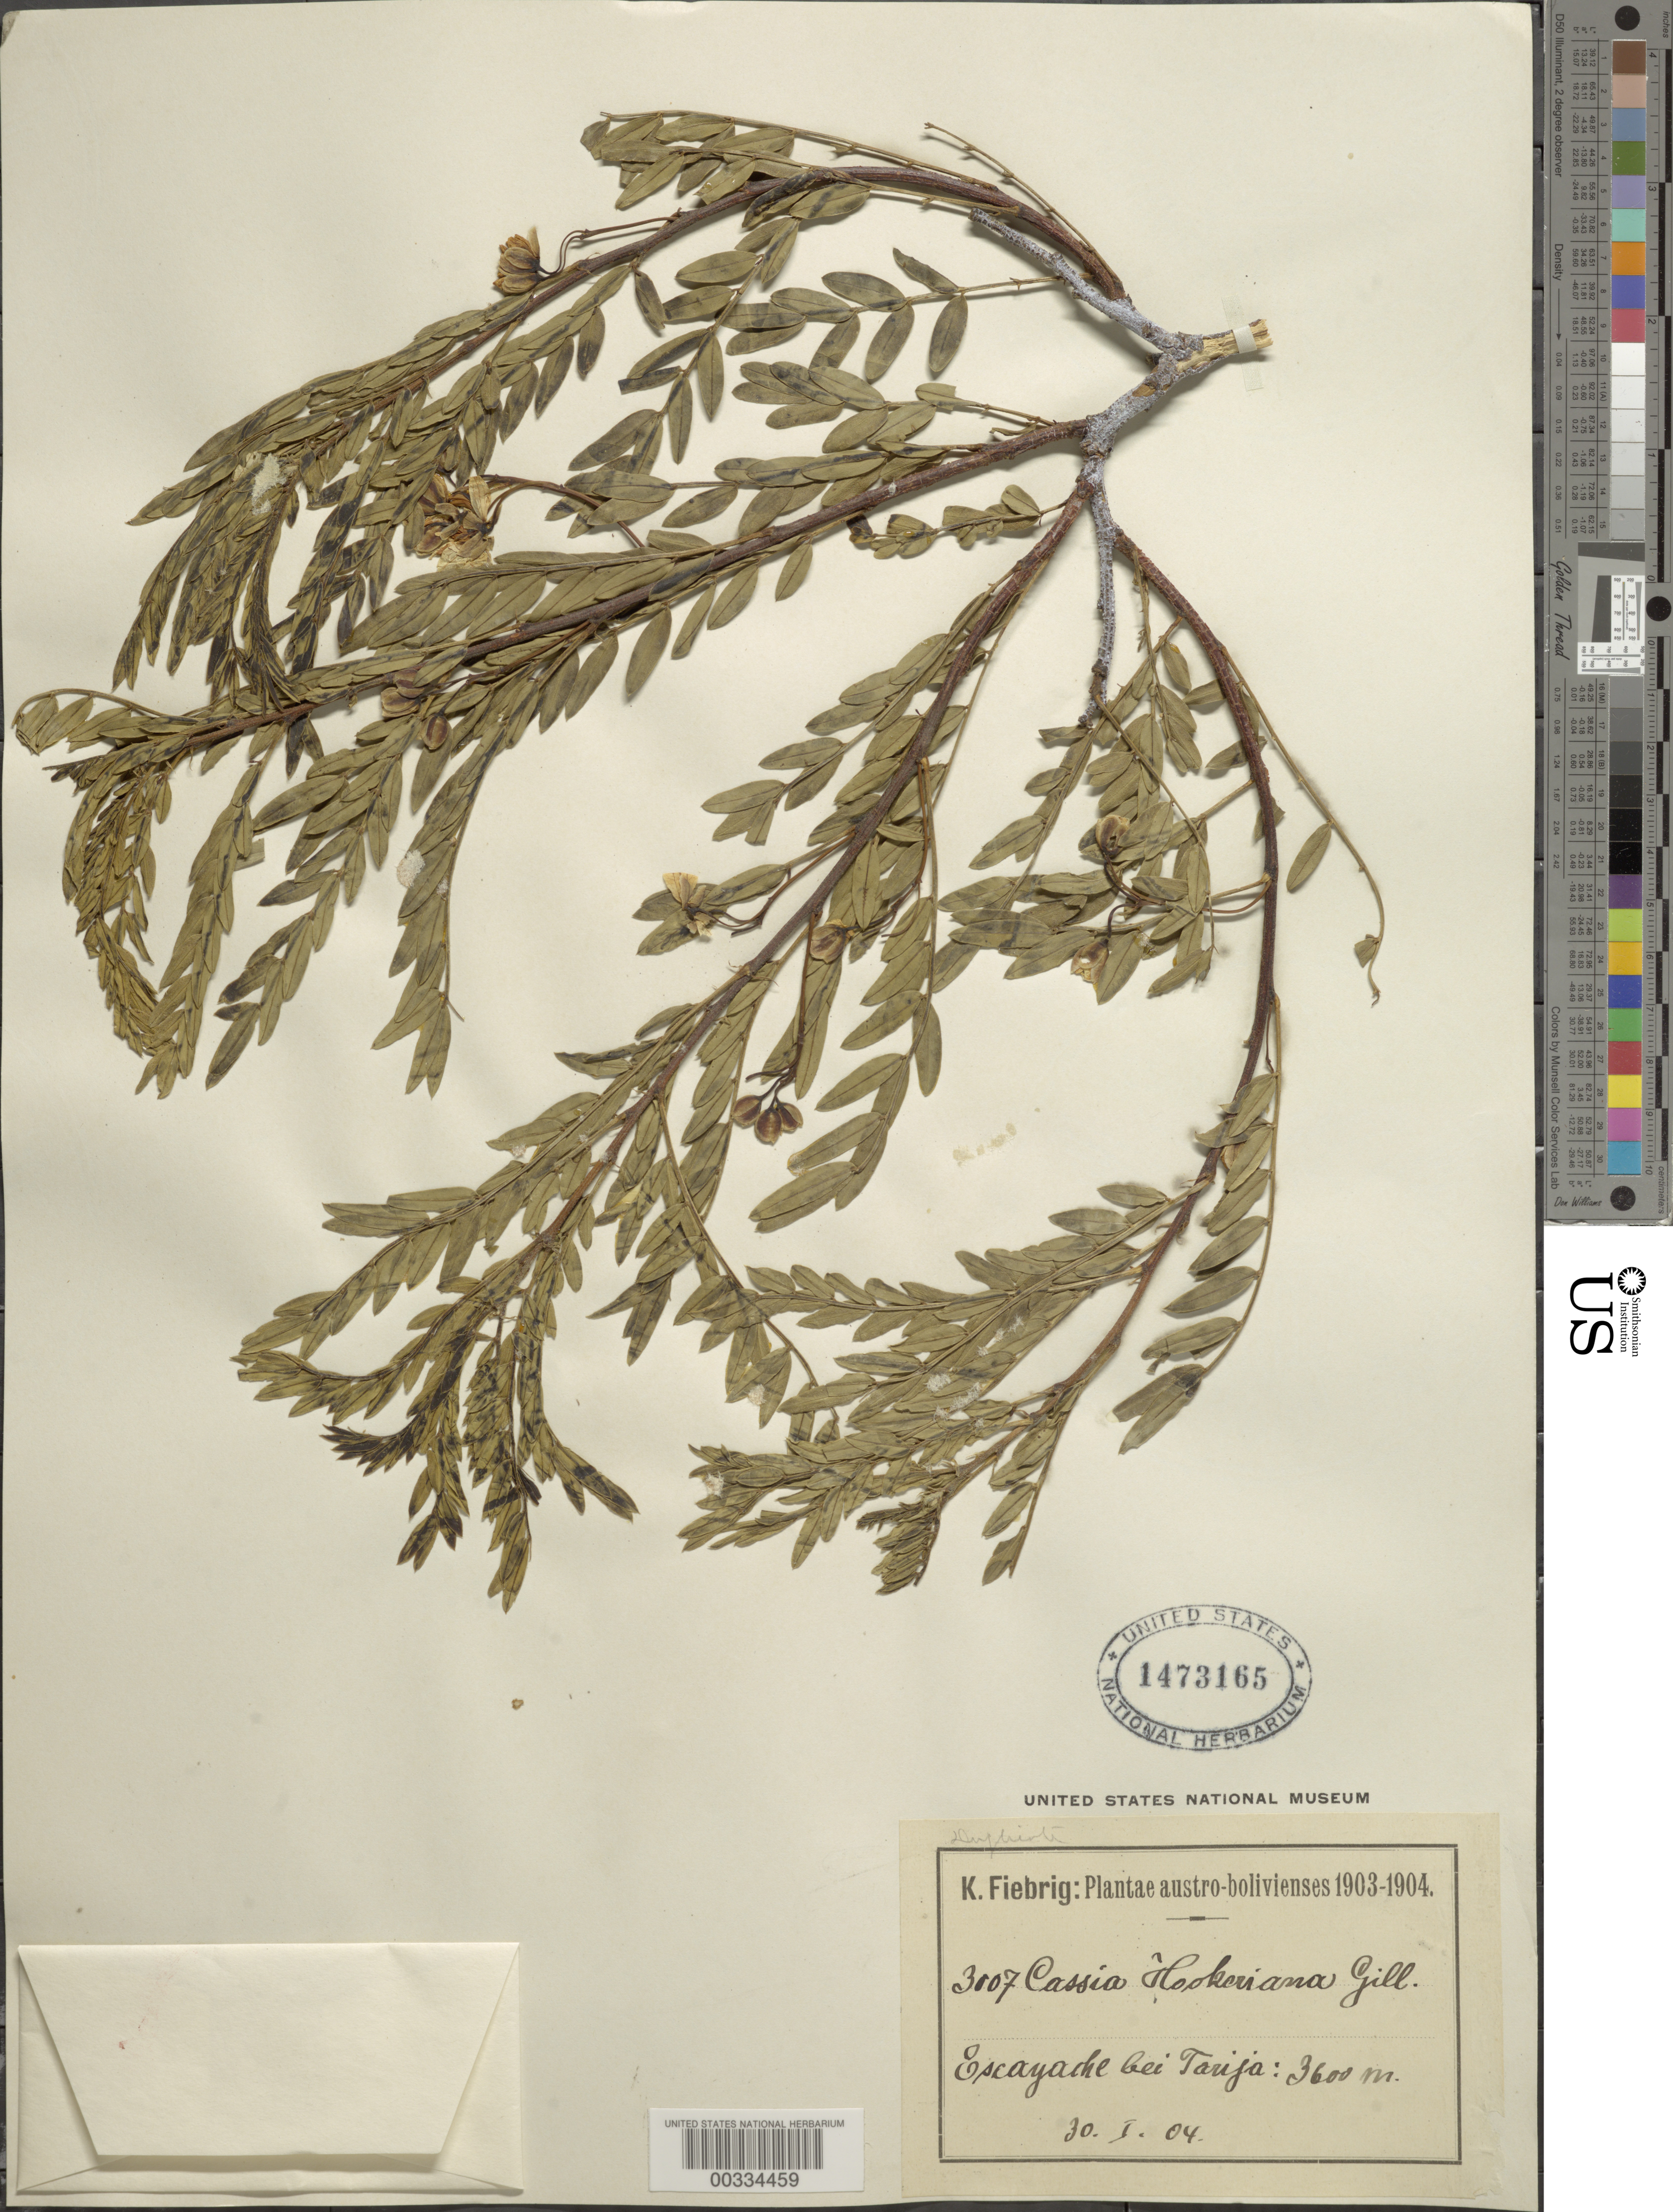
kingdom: Plantae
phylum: Tracheophyta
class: Magnoliopsida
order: Fabales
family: Fabaceae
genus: Senna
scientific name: Senna hookeriana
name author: Vatke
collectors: K. Fiebrig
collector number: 3007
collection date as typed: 30 Jan 1904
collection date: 1904-01-30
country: Bolivia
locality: Escayache near Tarija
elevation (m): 3600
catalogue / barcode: US 1473165